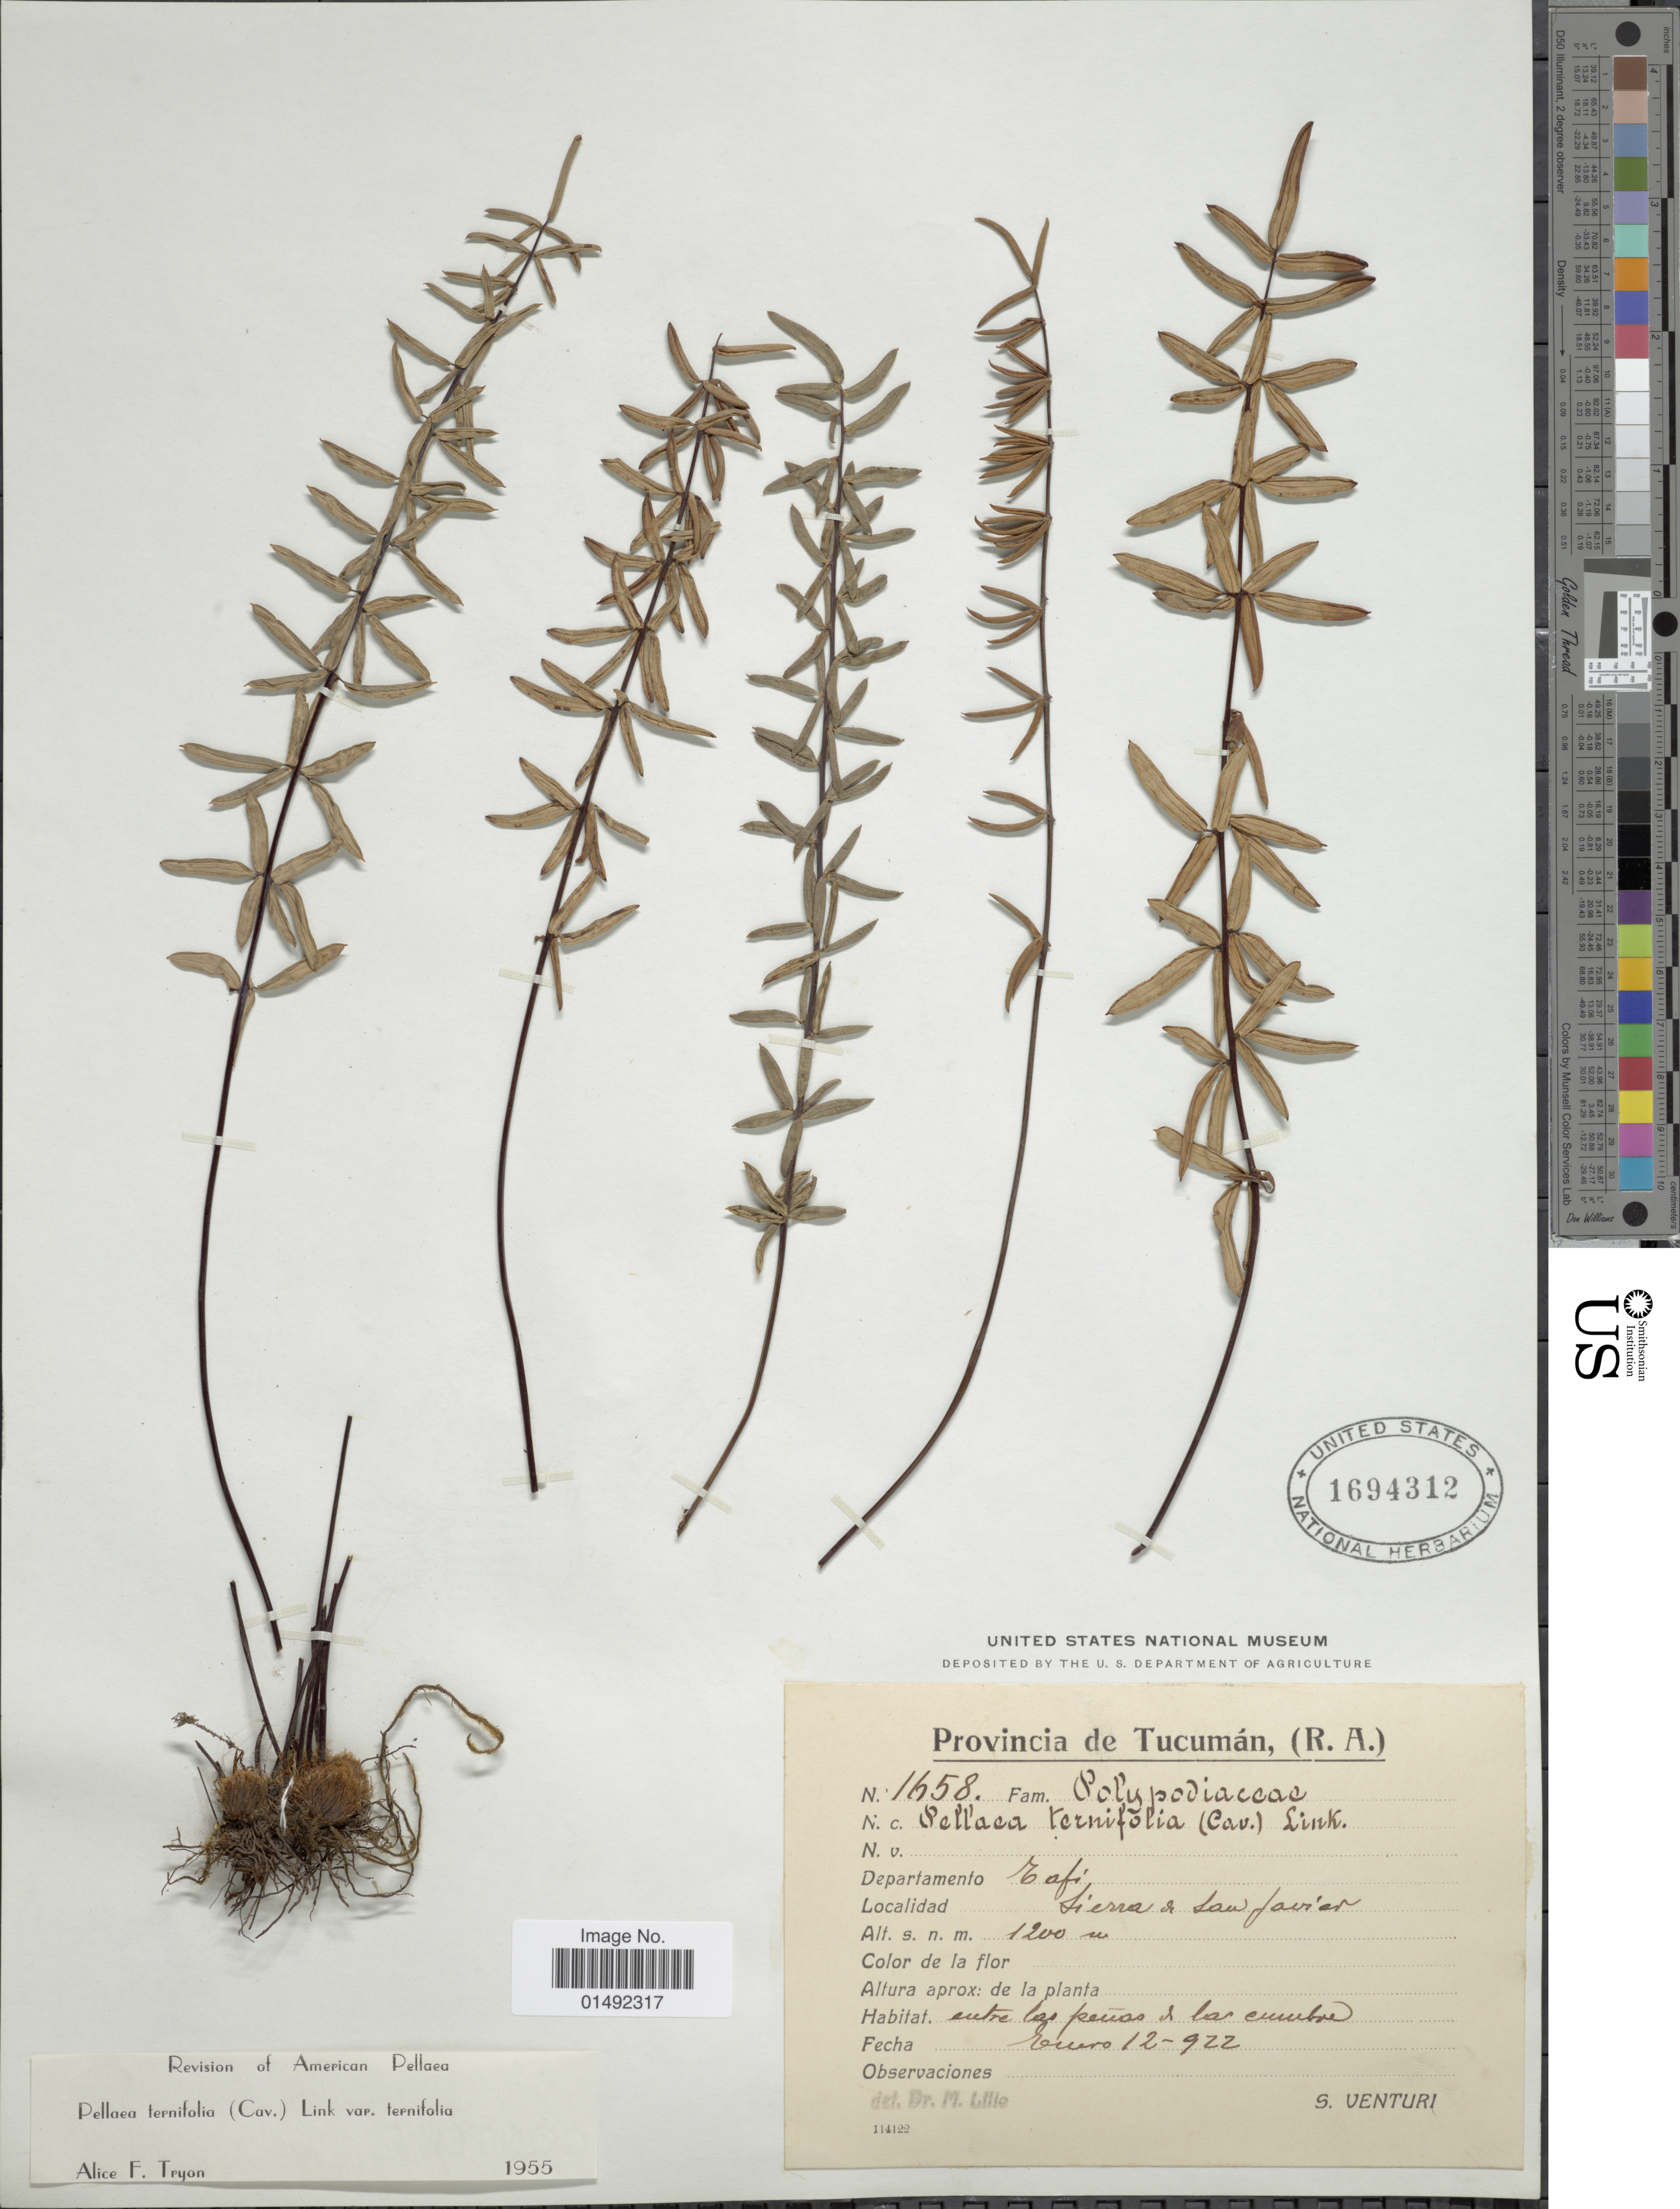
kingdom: Plantae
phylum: Tracheophyta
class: Polypodiopsida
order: Polypodiales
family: Pteridaceae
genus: Pellaea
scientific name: Pellaea ternifolia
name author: (Cav.) Link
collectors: S. Venturi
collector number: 1658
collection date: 1922-01-12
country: Argentina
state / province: Tucumán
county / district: Tafí Viejo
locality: Sierra de San Javier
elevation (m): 1200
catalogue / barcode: US 1694312